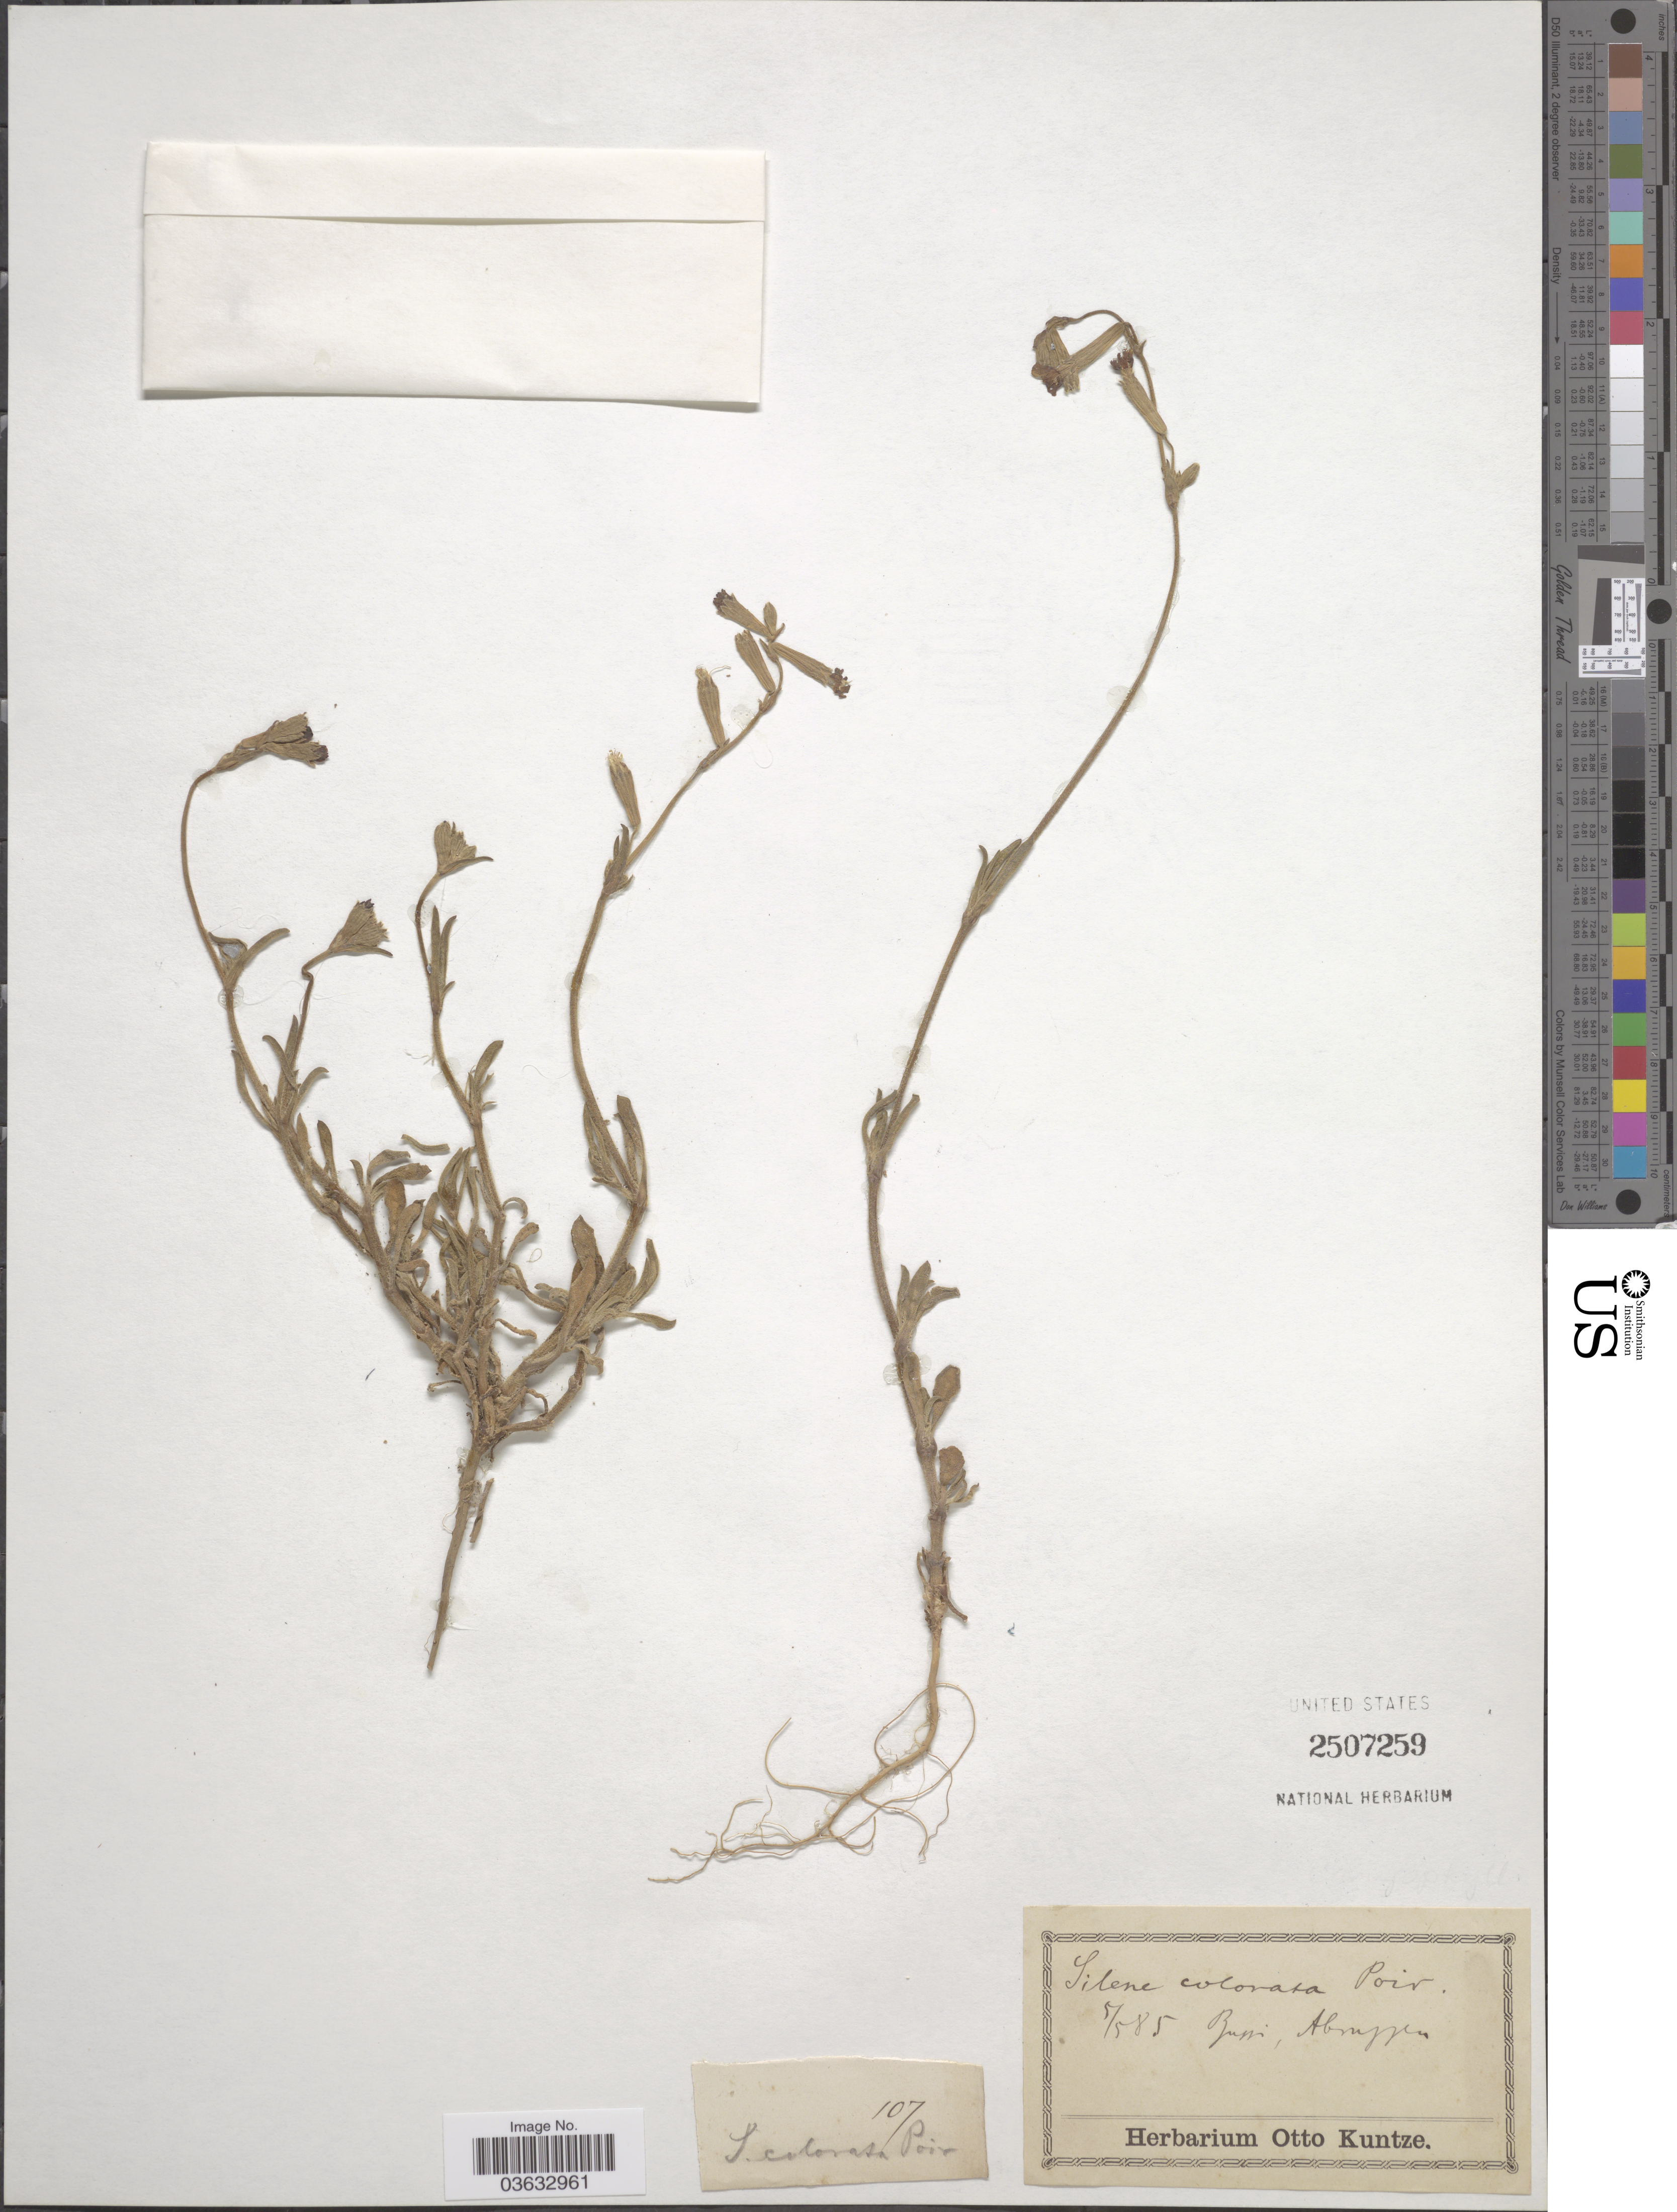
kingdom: Plantae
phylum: Tracheophyta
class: Magnoliopsida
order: Caryophyllales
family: Caryophyllaceae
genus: Silene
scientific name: Silene colorata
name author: Poir.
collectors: ex herb. Otto Kuntze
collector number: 107?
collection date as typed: Transcribed d/m/y: 5/5/85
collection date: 1885-05-05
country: Italy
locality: Buzzi, Abruzzen. [interpreted]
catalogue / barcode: US 2507259